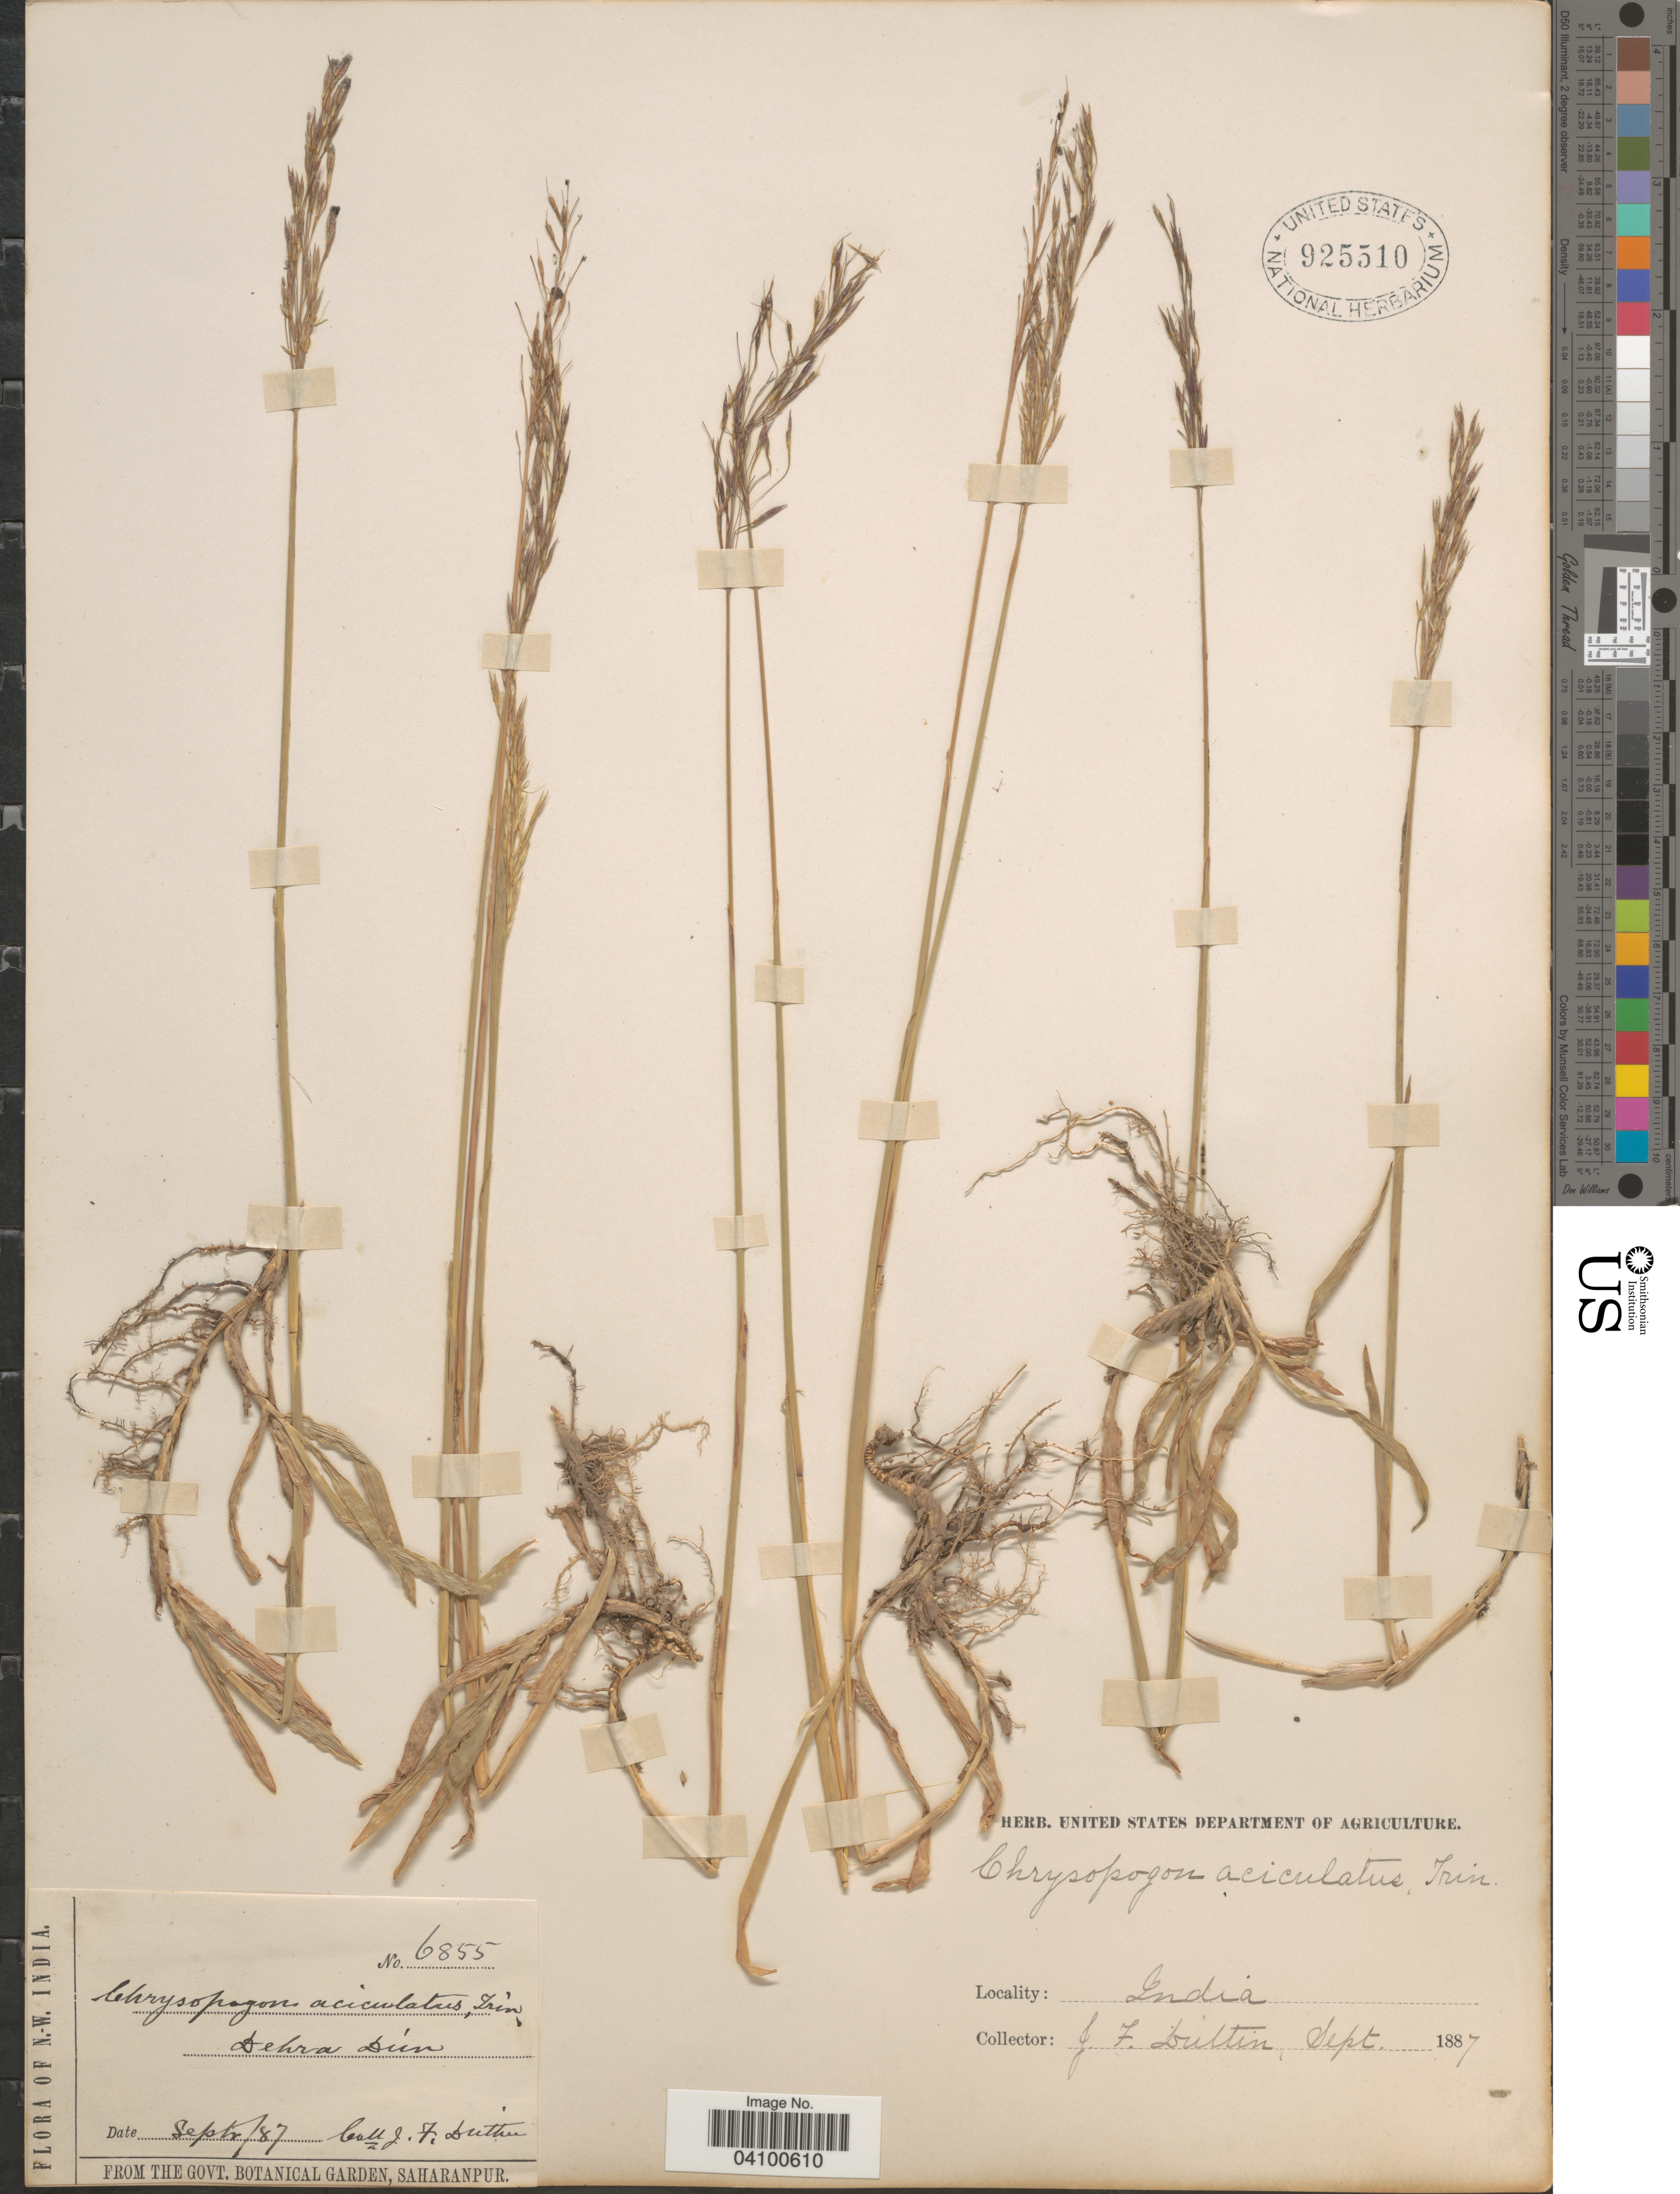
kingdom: Plantae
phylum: Tracheophyta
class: Liliopsida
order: Poales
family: Poaceae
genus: Chrysopogon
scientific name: Chrysopogon aciculatus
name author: (Retz.) Trin.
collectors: J. F. Duthie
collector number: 6855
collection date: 1887-09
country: India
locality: Dehra Dun. N.-W. India.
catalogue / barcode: US 925510